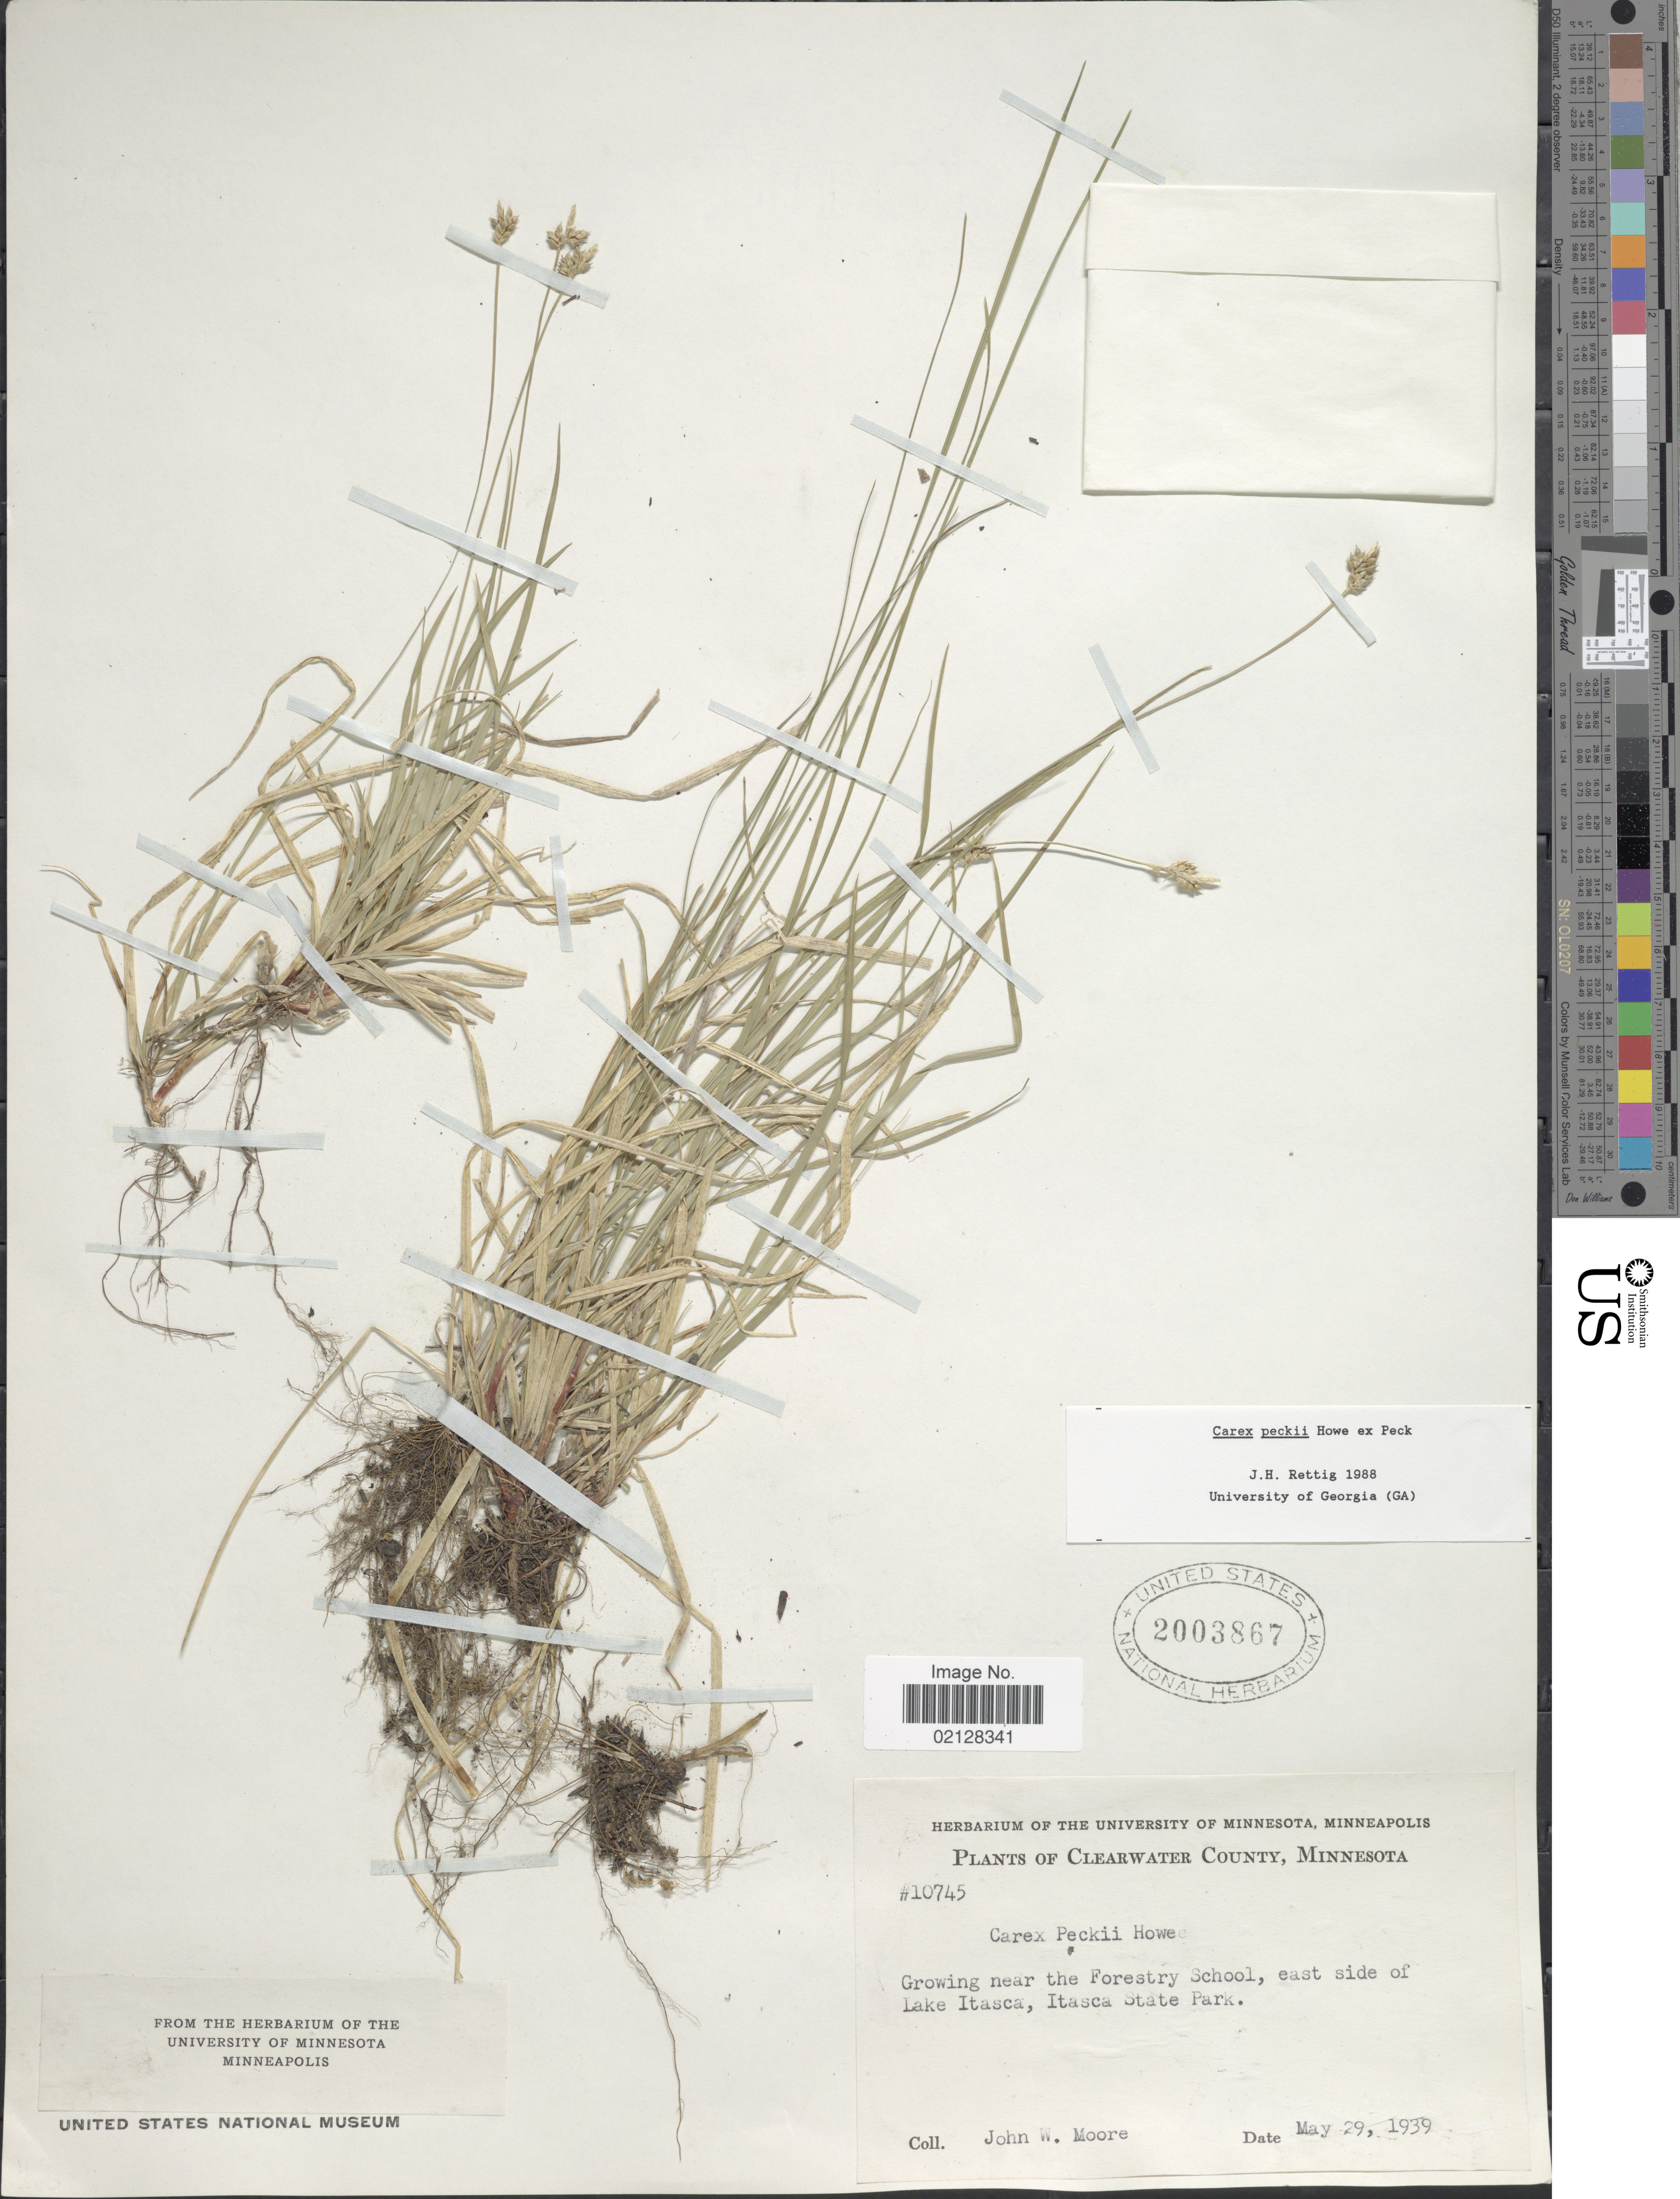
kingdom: Plantae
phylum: Tracheophyta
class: Liliopsida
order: Poales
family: Cyperaceae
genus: Carex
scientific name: Carex peckii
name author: Howe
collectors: J. Moore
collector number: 10745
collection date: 1939-05-29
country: United States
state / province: Minnesota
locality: Clearwater County. Growing near the Forestry School, east side of Lake Itasca, Itasca State Park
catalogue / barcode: US 2003867